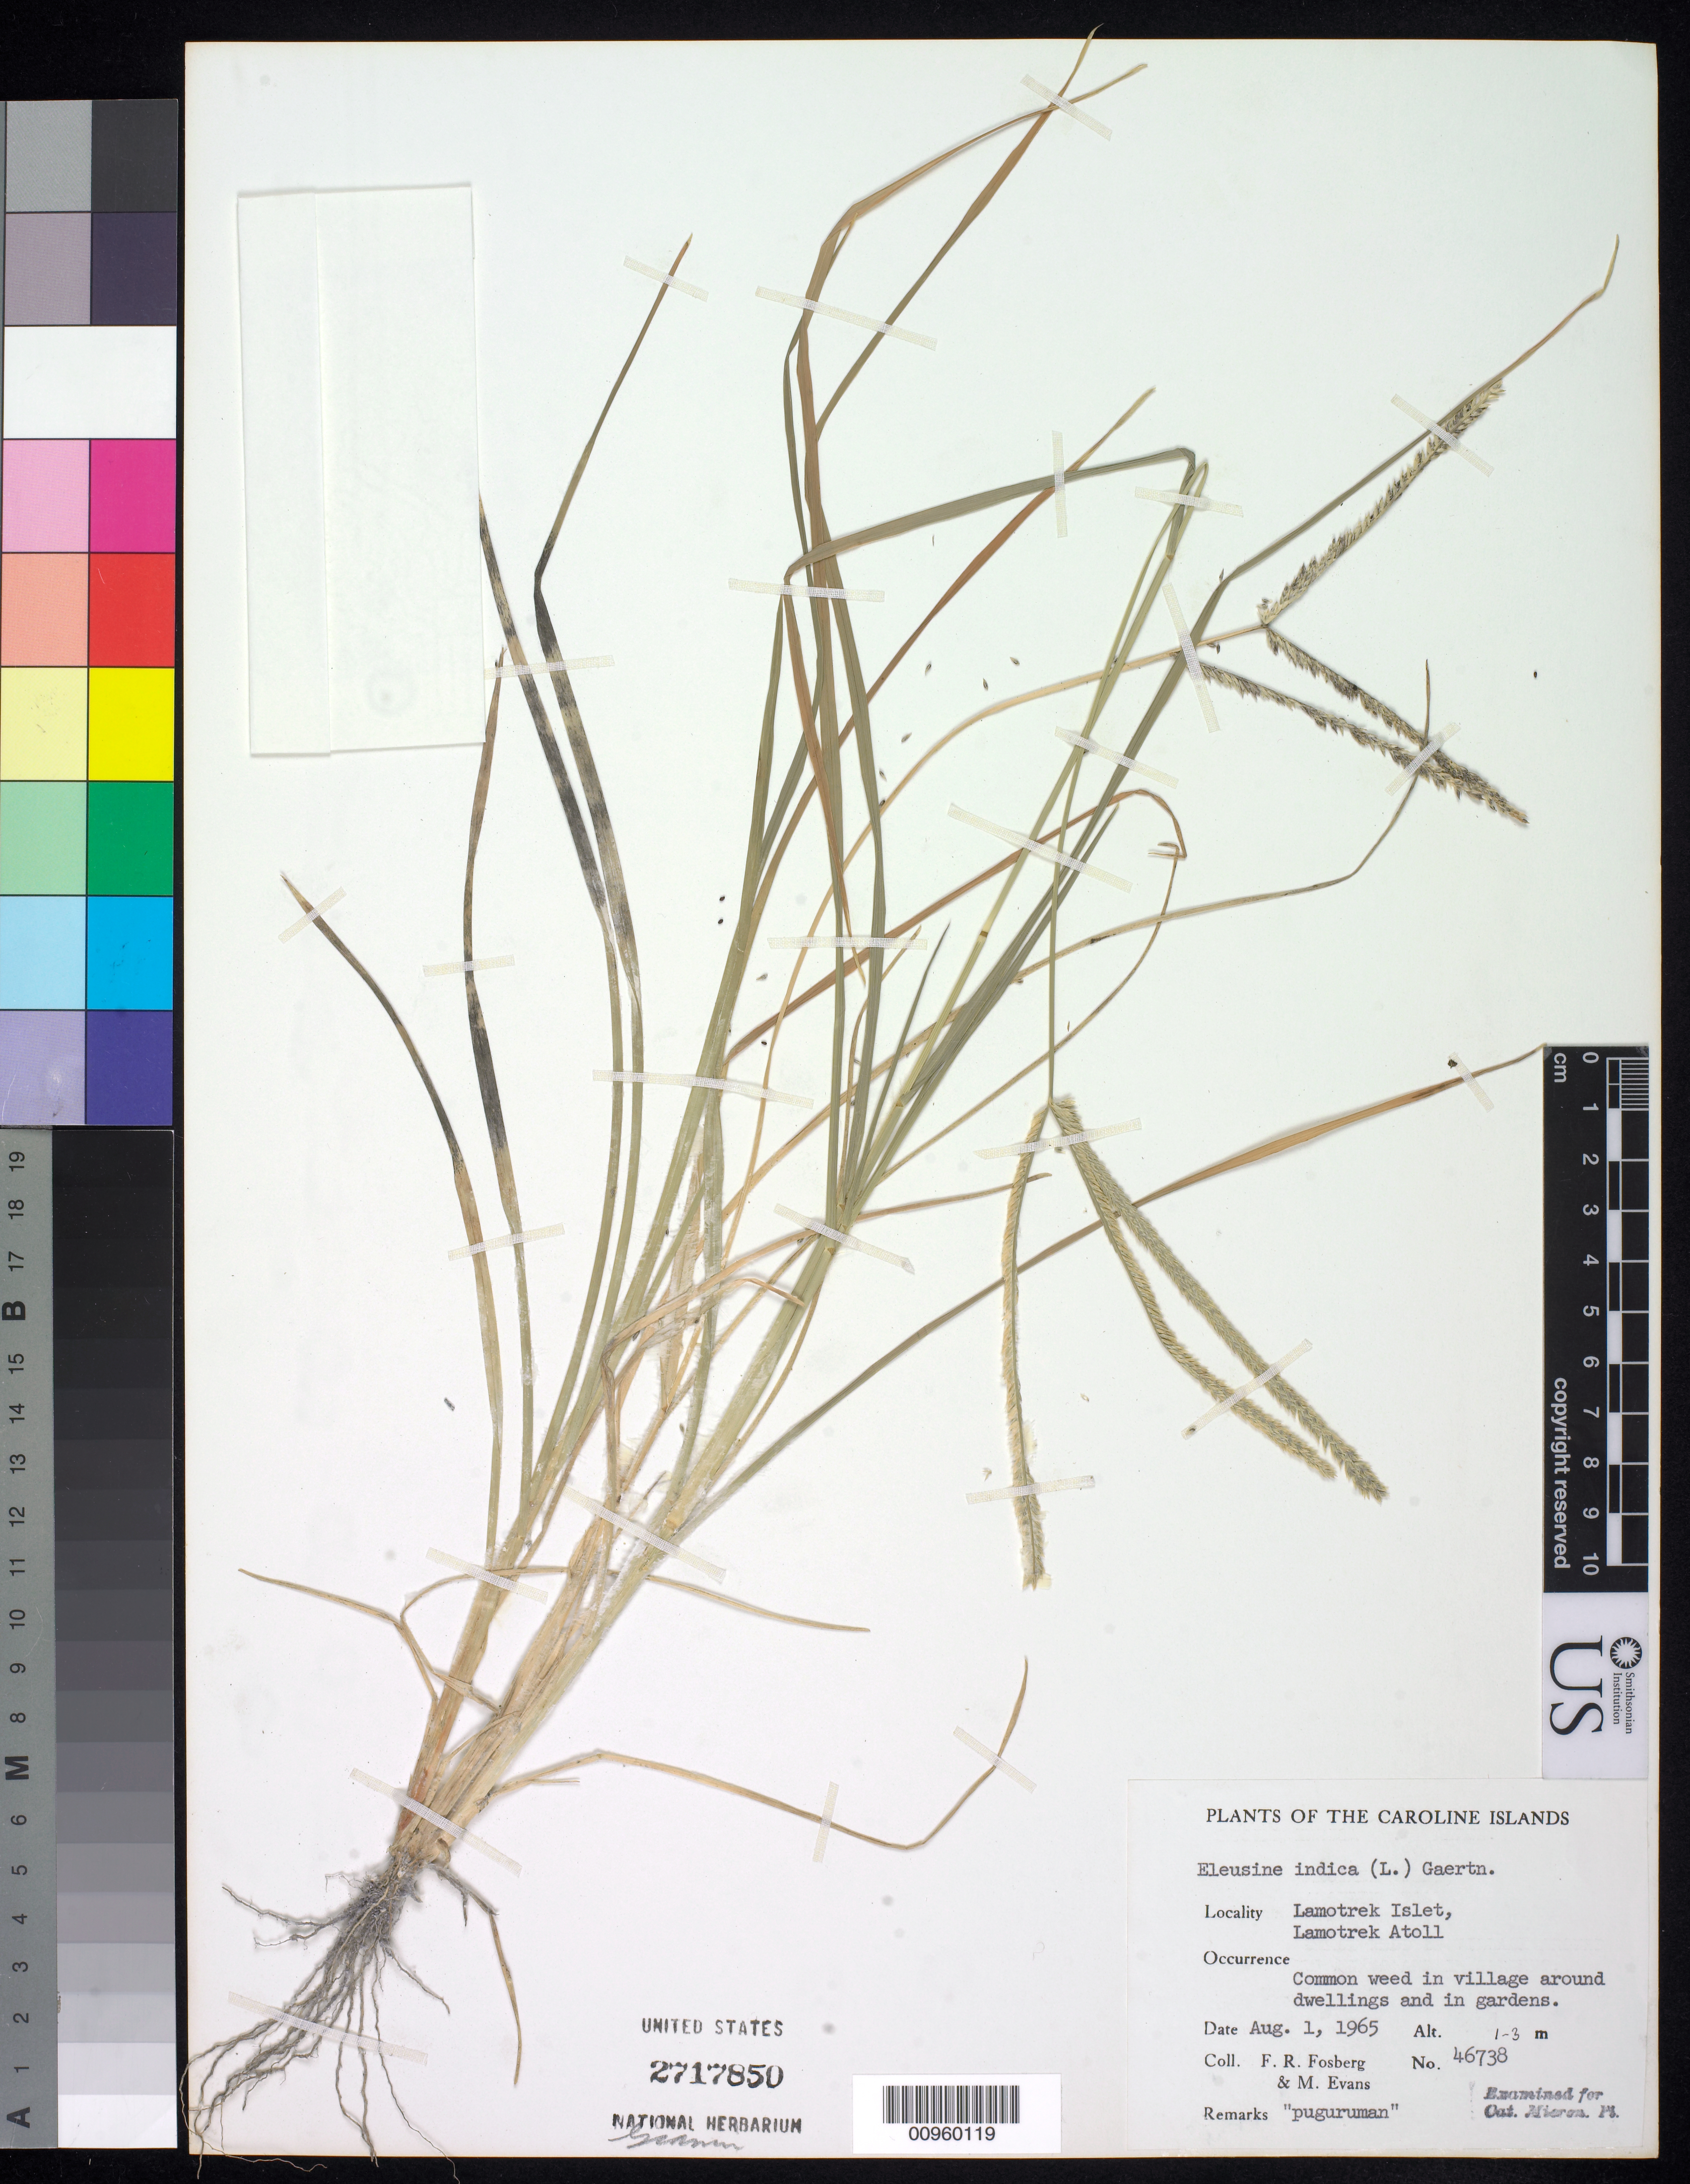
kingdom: Plantae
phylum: Tracheophyta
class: Liliopsida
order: Poales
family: Poaceae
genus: Eleusine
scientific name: Eleusine indica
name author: (L.) Gaertn.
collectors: F. R. Fosberg & M. Evans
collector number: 46738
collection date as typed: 01 Aug 1965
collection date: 1965-08-01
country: Micronesia, Federated States of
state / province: Yap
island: Lamotrek Atoll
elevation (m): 1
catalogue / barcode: US 2717850